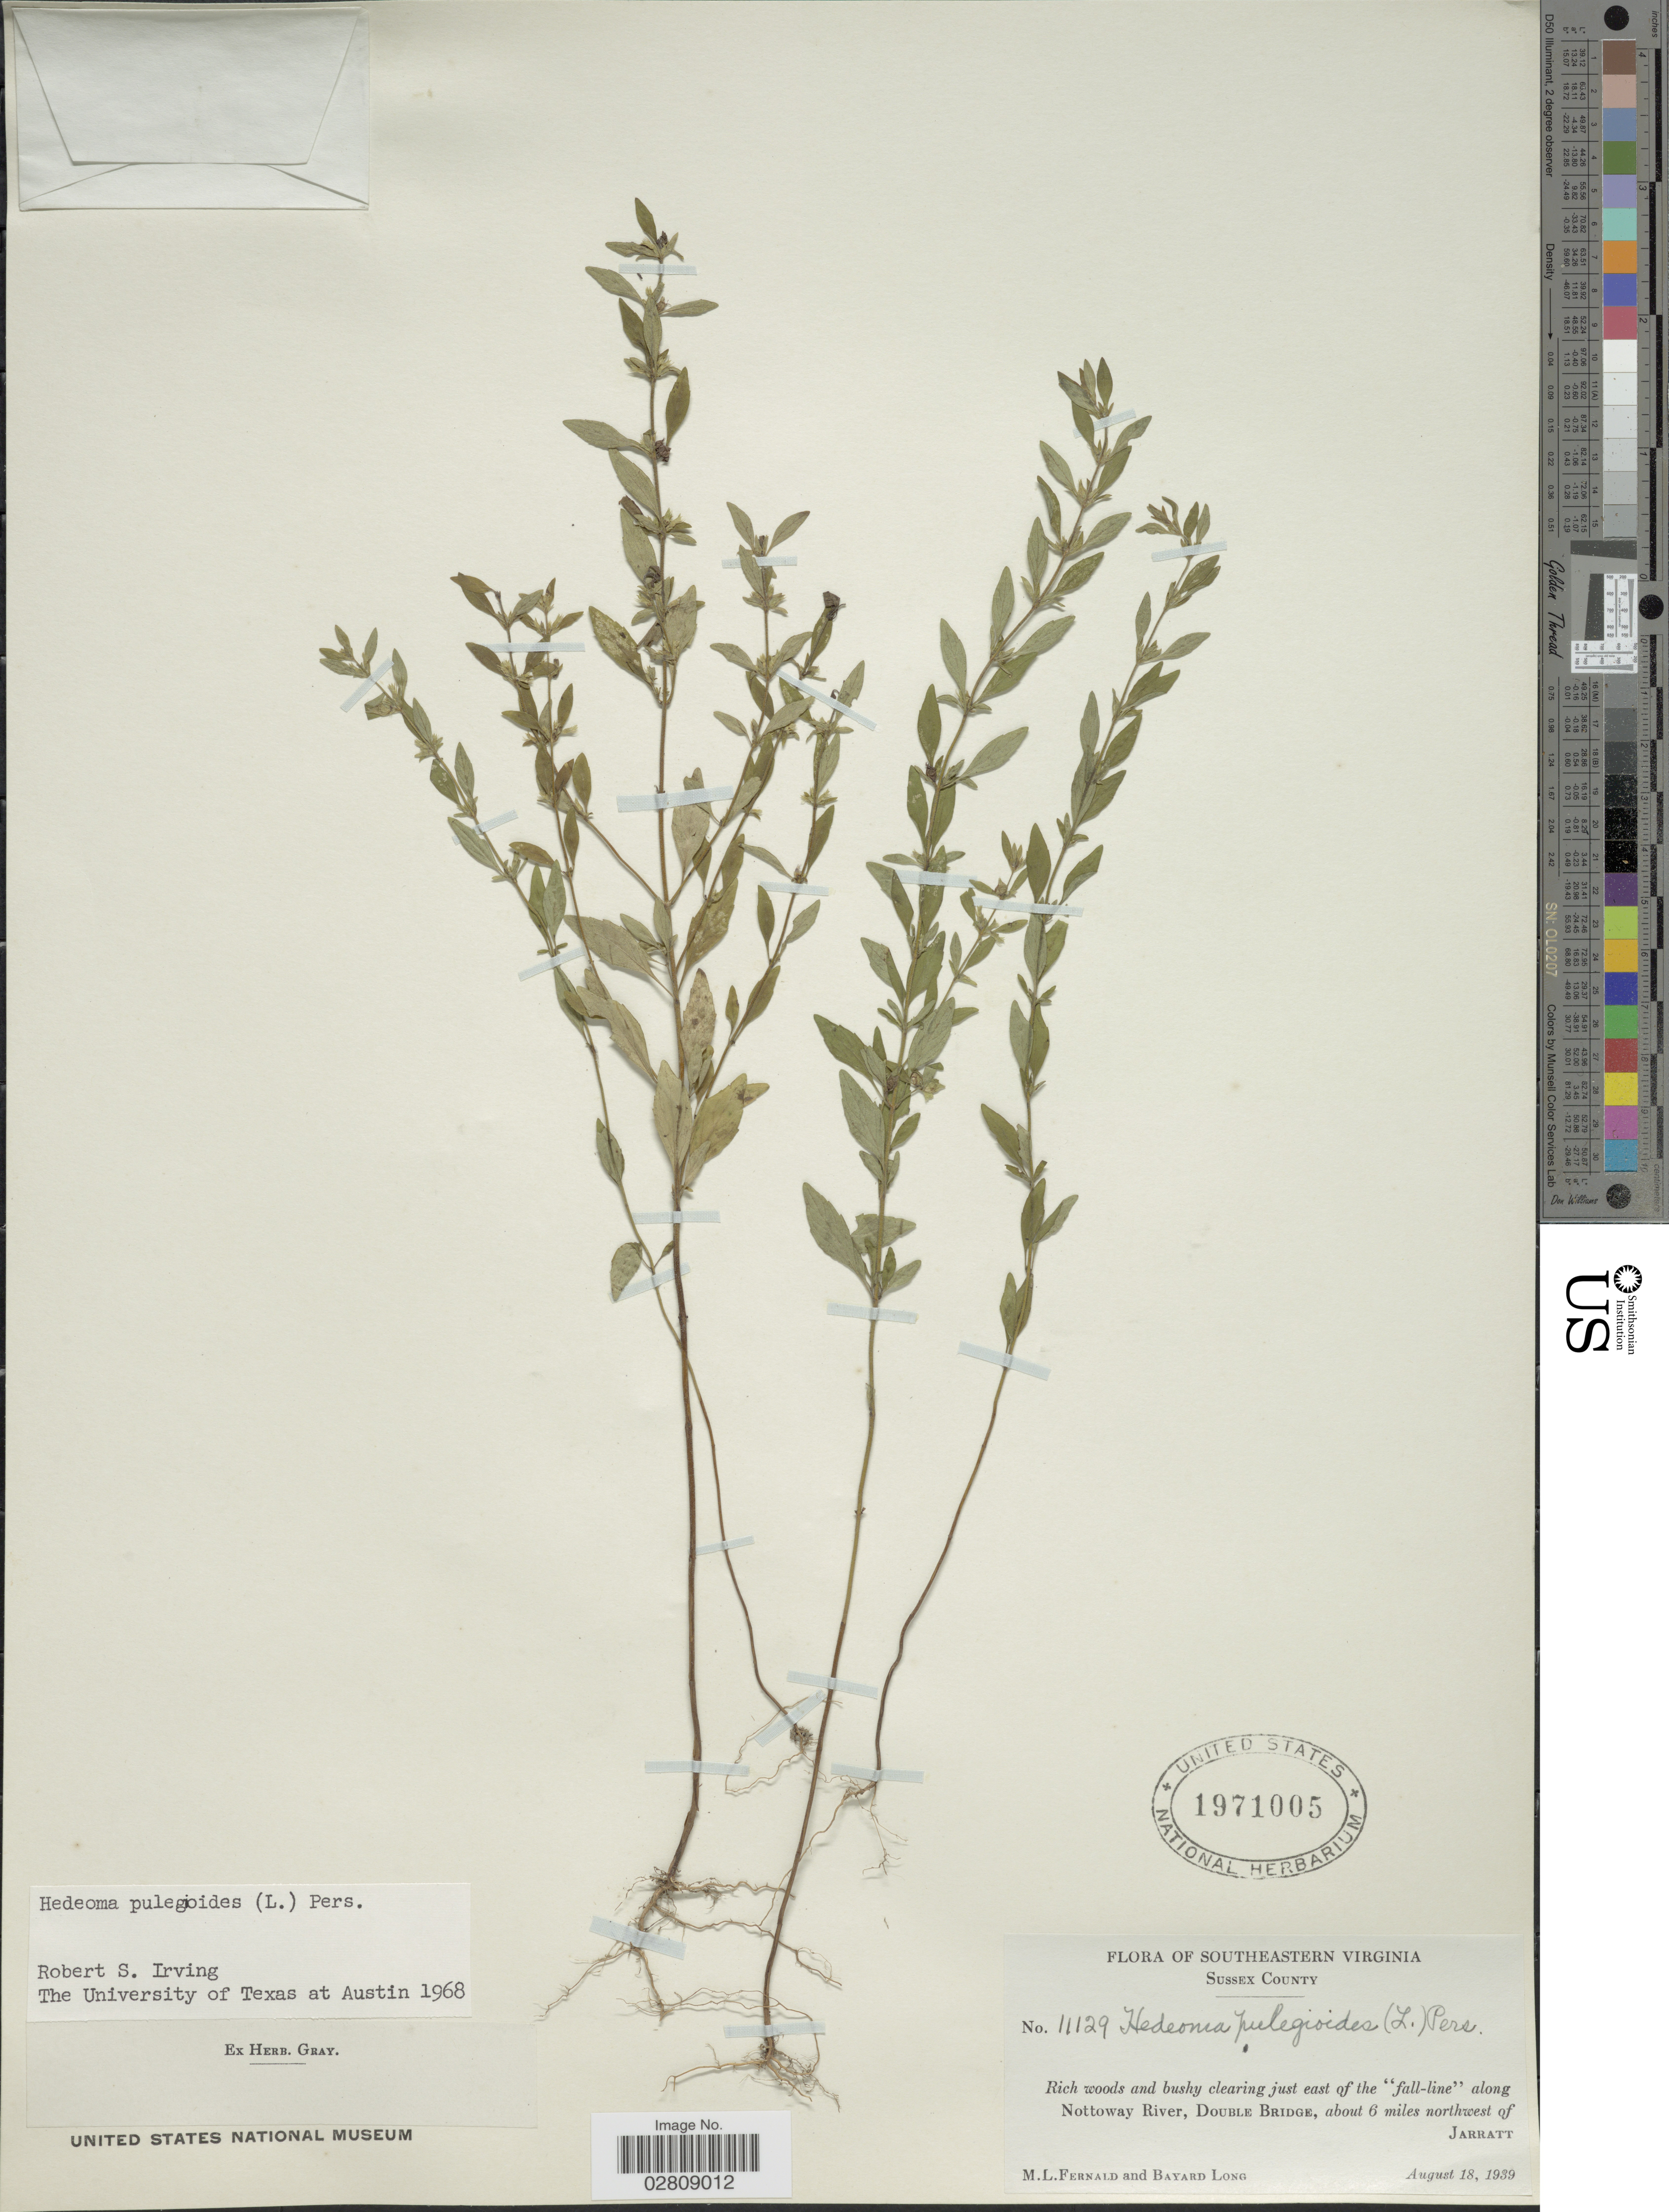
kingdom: Plantae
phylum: Tracheophyta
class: Magnoliopsida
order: Lamiales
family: Lamiaceae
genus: Hedeoma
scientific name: Hedeoma pulegioides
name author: (L.) Pers.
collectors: M. L. Fernald & B. Long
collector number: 11129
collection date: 1939-08-18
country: United States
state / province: Virginia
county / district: Sussex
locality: Southeastern Virginia. Sussex County. Rich woods and bushy clearing just east of the 'fall-line' along Nottoway River, Double Bridge, about 6 miles northwest of Jarratt.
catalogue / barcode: US 1971005